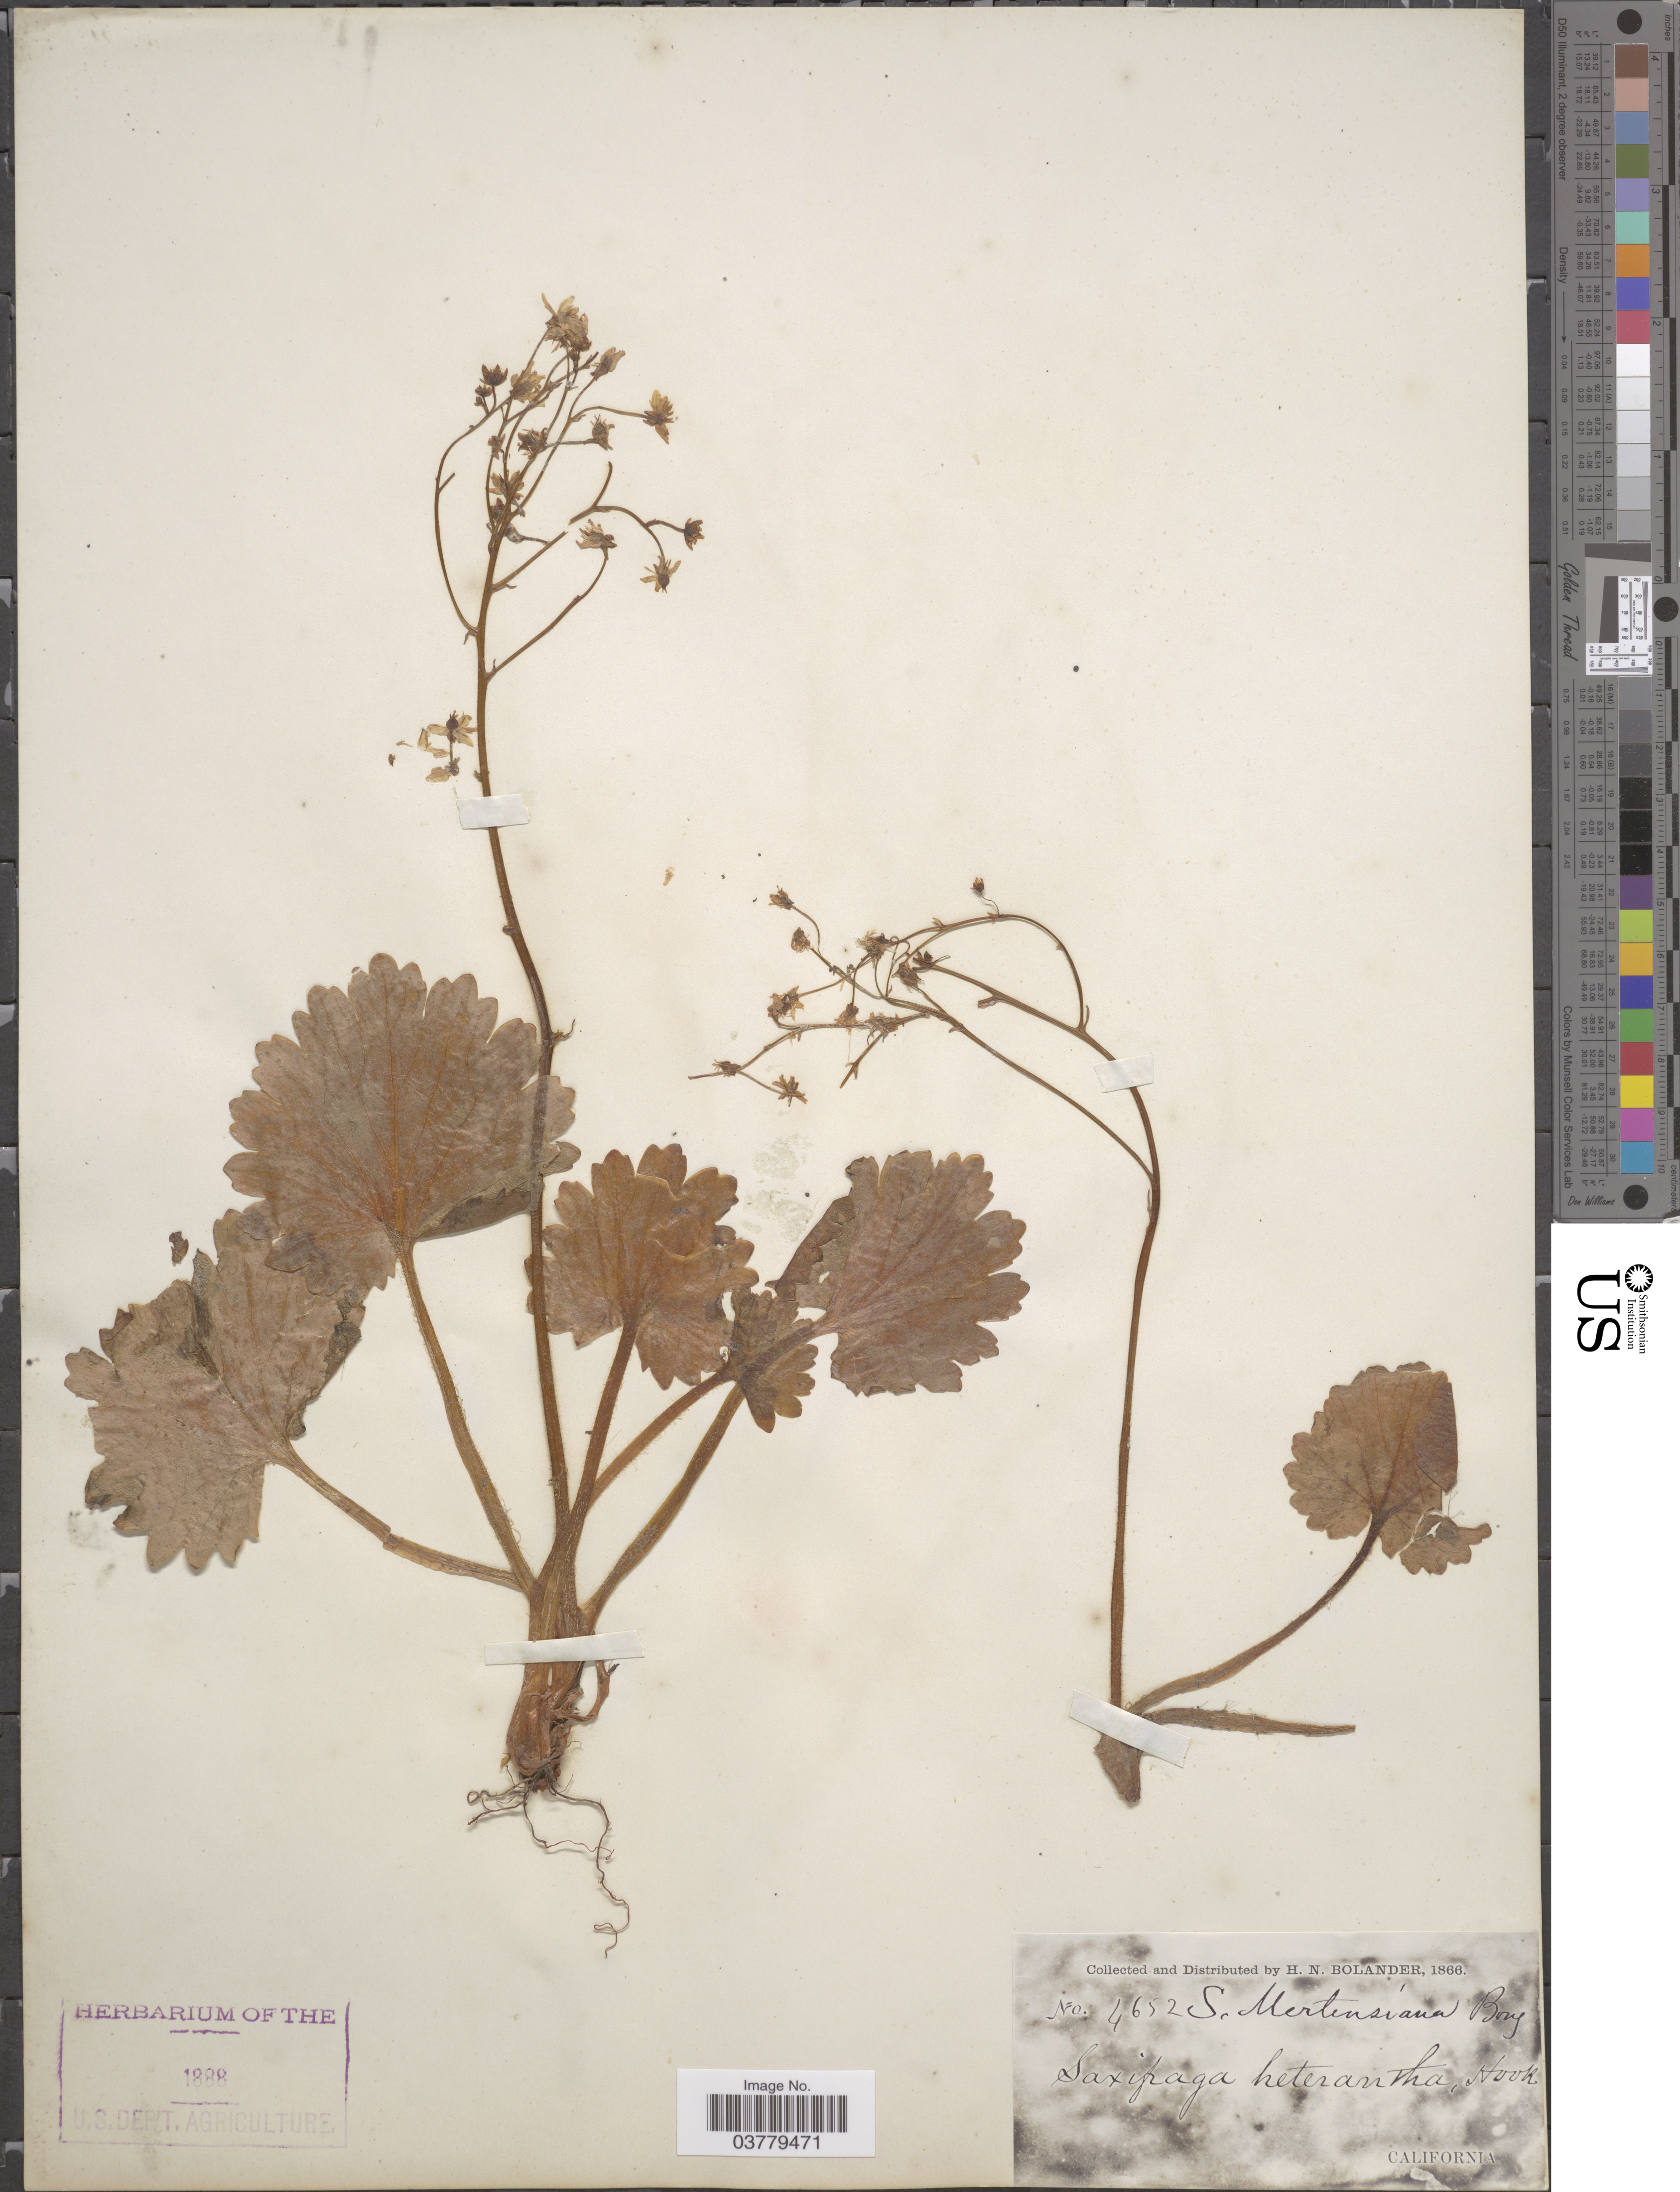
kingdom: Plantae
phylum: Tracheophyta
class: Magnoliopsida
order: Saxifragales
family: Saxifragaceae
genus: Saxifraga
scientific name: Saxifraga mertensiana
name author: Bong.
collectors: H. Bolander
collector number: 4652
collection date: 1866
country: United States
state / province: California